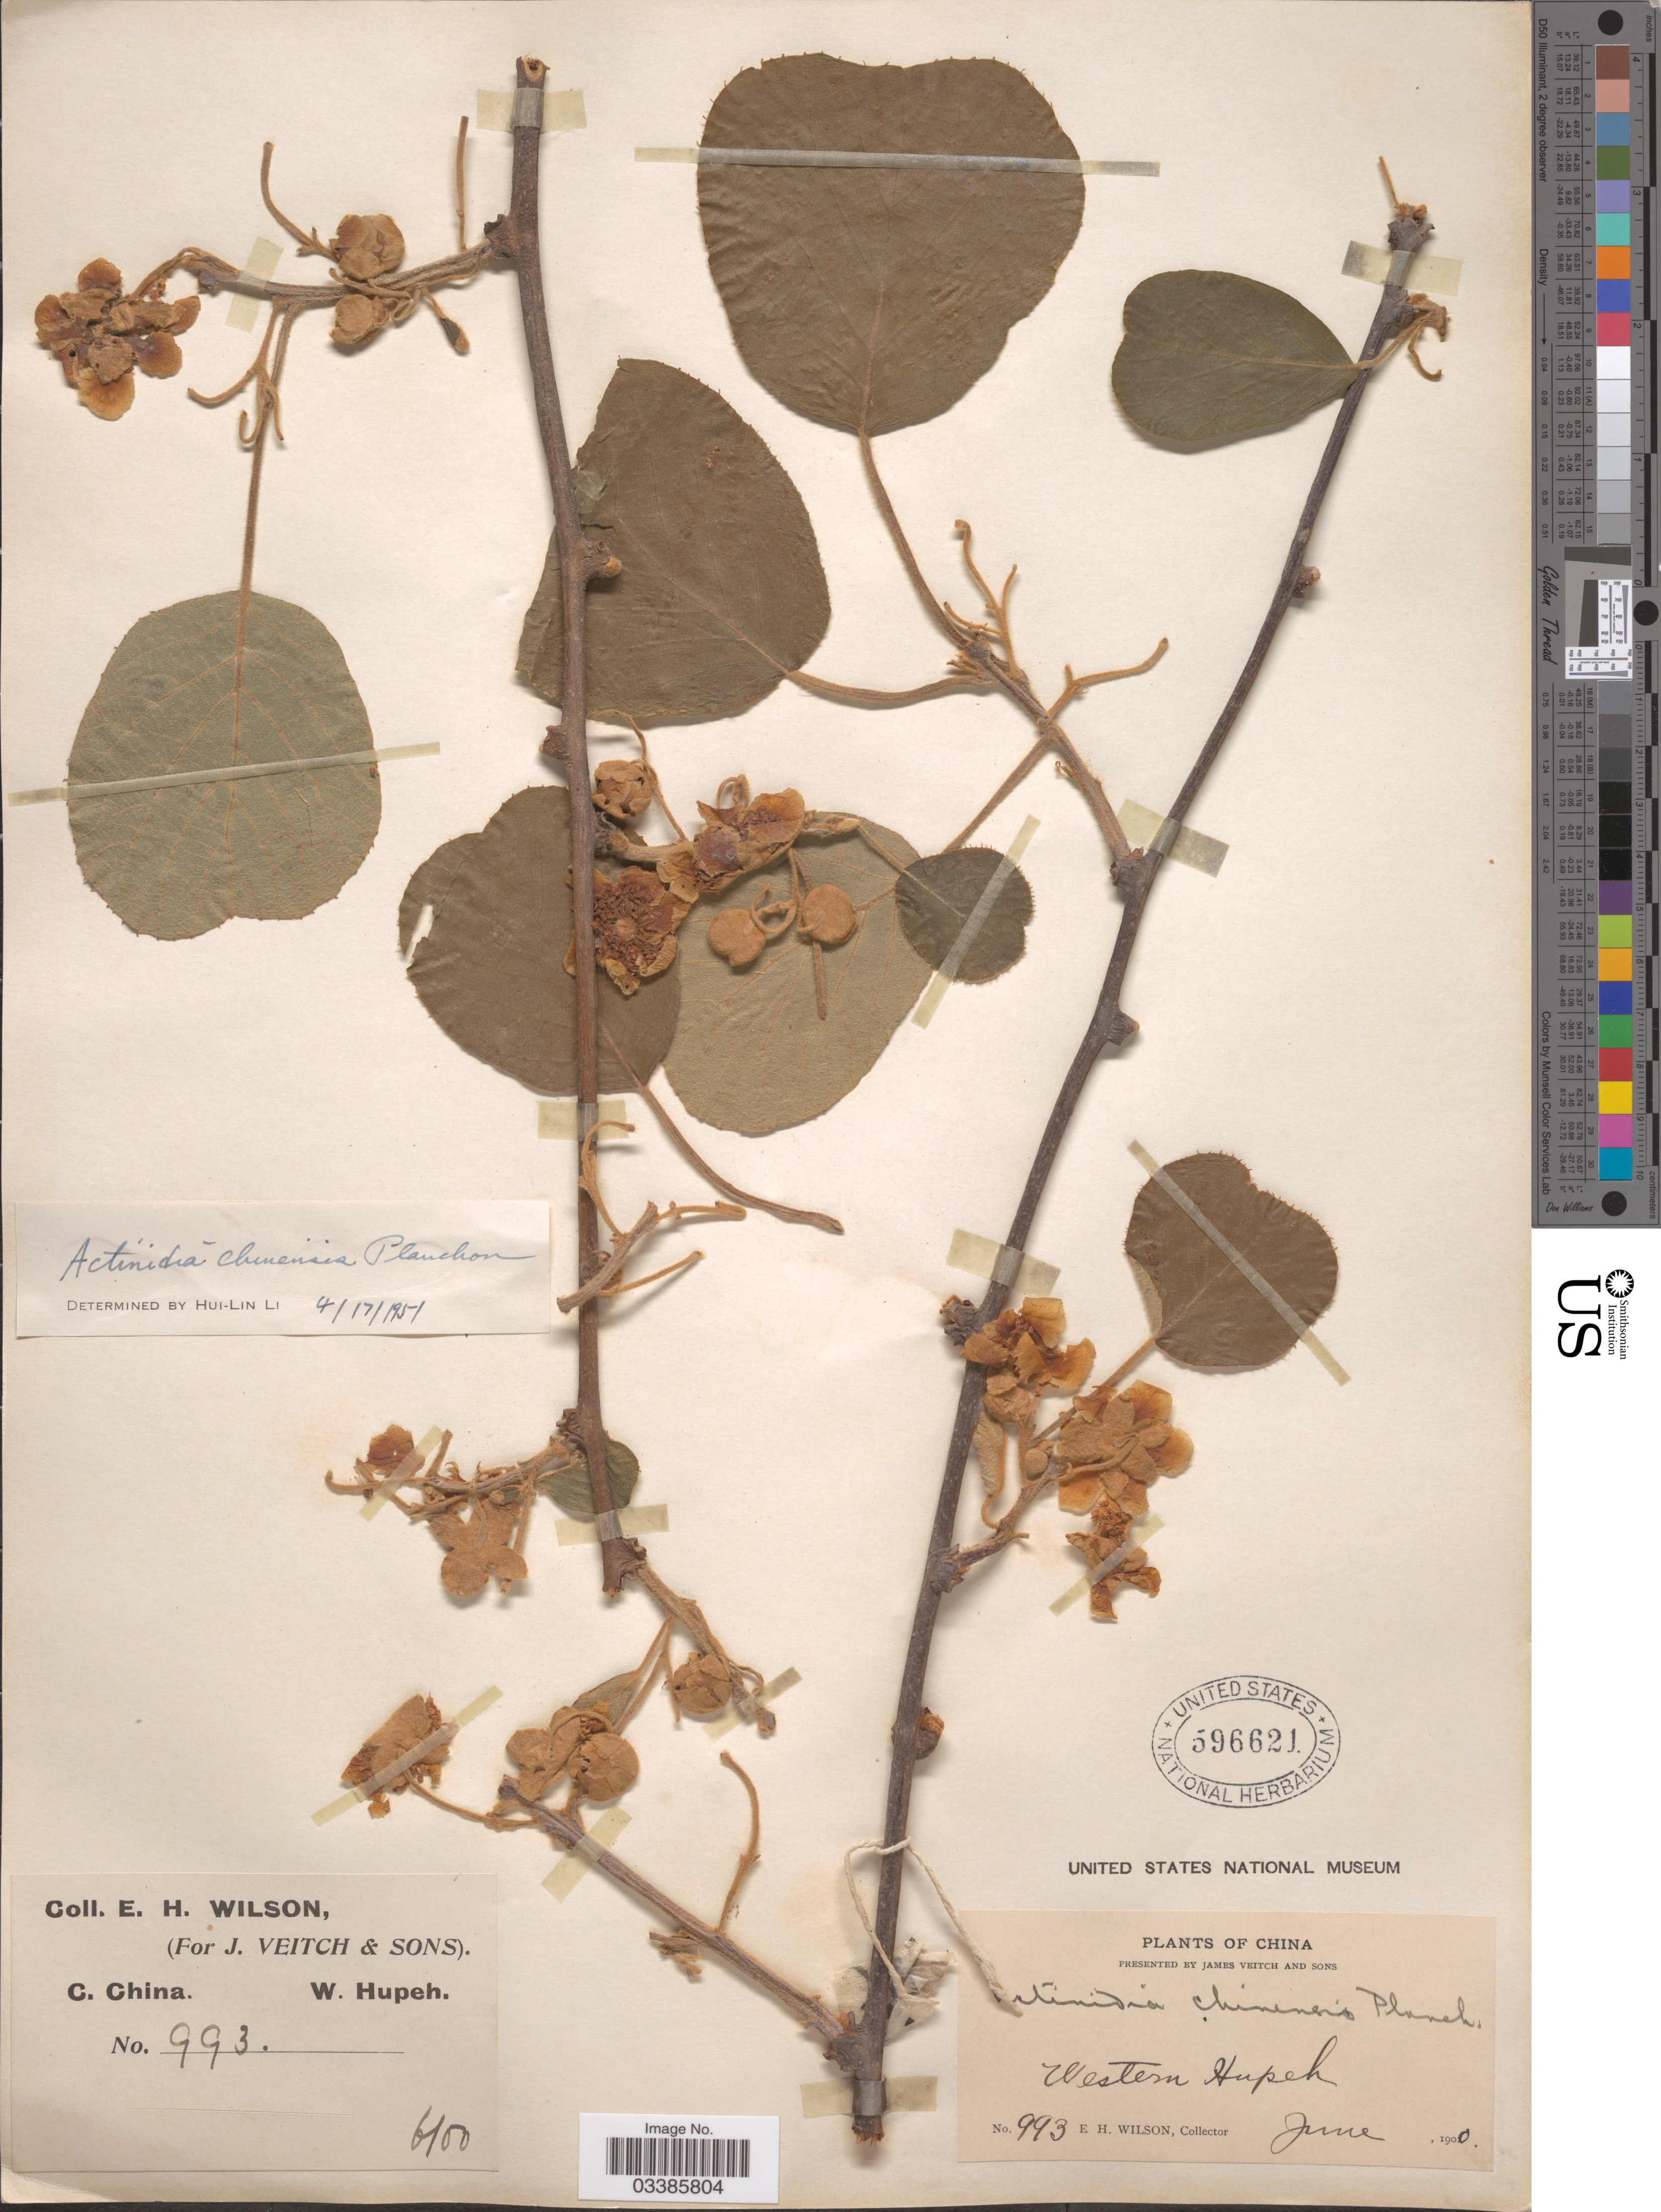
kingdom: Plantae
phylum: Tracheophyta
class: Magnoliopsida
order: Ericales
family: Actinidiaceae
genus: Actinidia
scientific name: Actinidia chinensis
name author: Planch.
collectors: E. Wilson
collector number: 993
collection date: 1900-06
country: China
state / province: Hubei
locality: C. China. Western Hupeh.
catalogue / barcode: US 596621